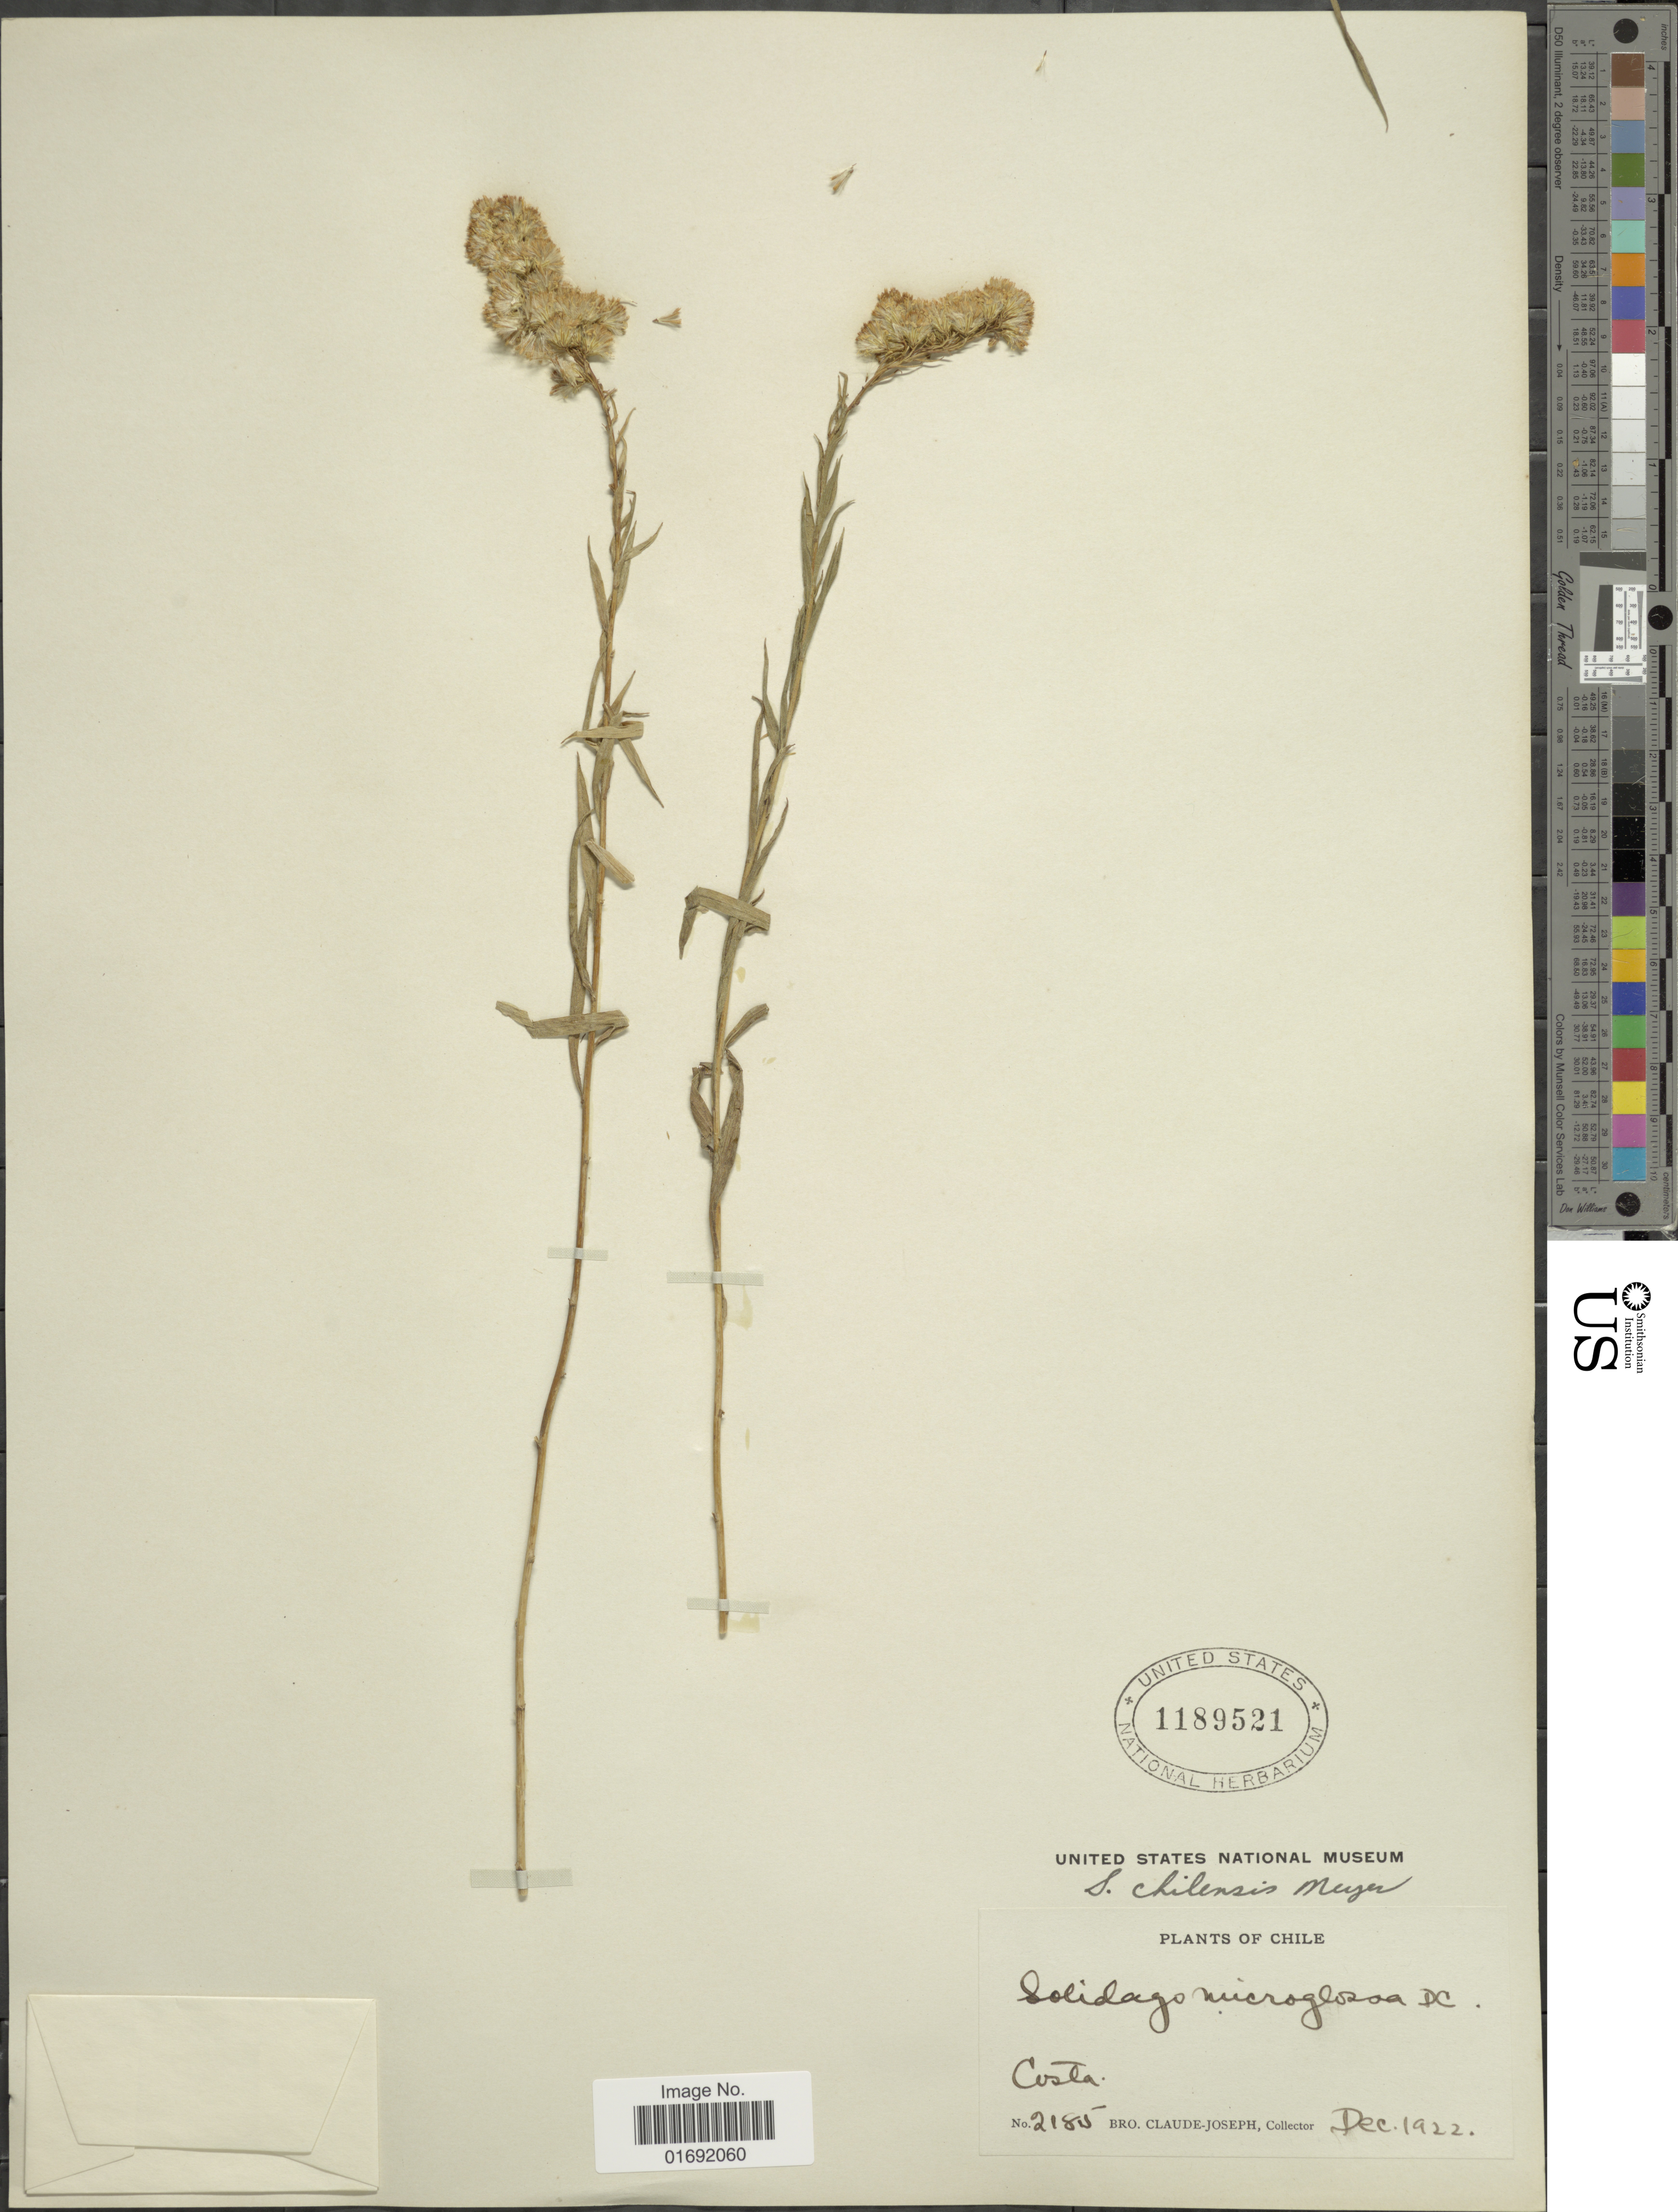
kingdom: Plantae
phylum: Tracheophyta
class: Magnoliopsida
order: Asterales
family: Asteraceae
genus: Solidago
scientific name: Solidago chilensis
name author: Meyen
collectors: Bro. Claude-Joseph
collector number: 2185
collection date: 1922-12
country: Chile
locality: Costa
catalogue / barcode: US 1189521